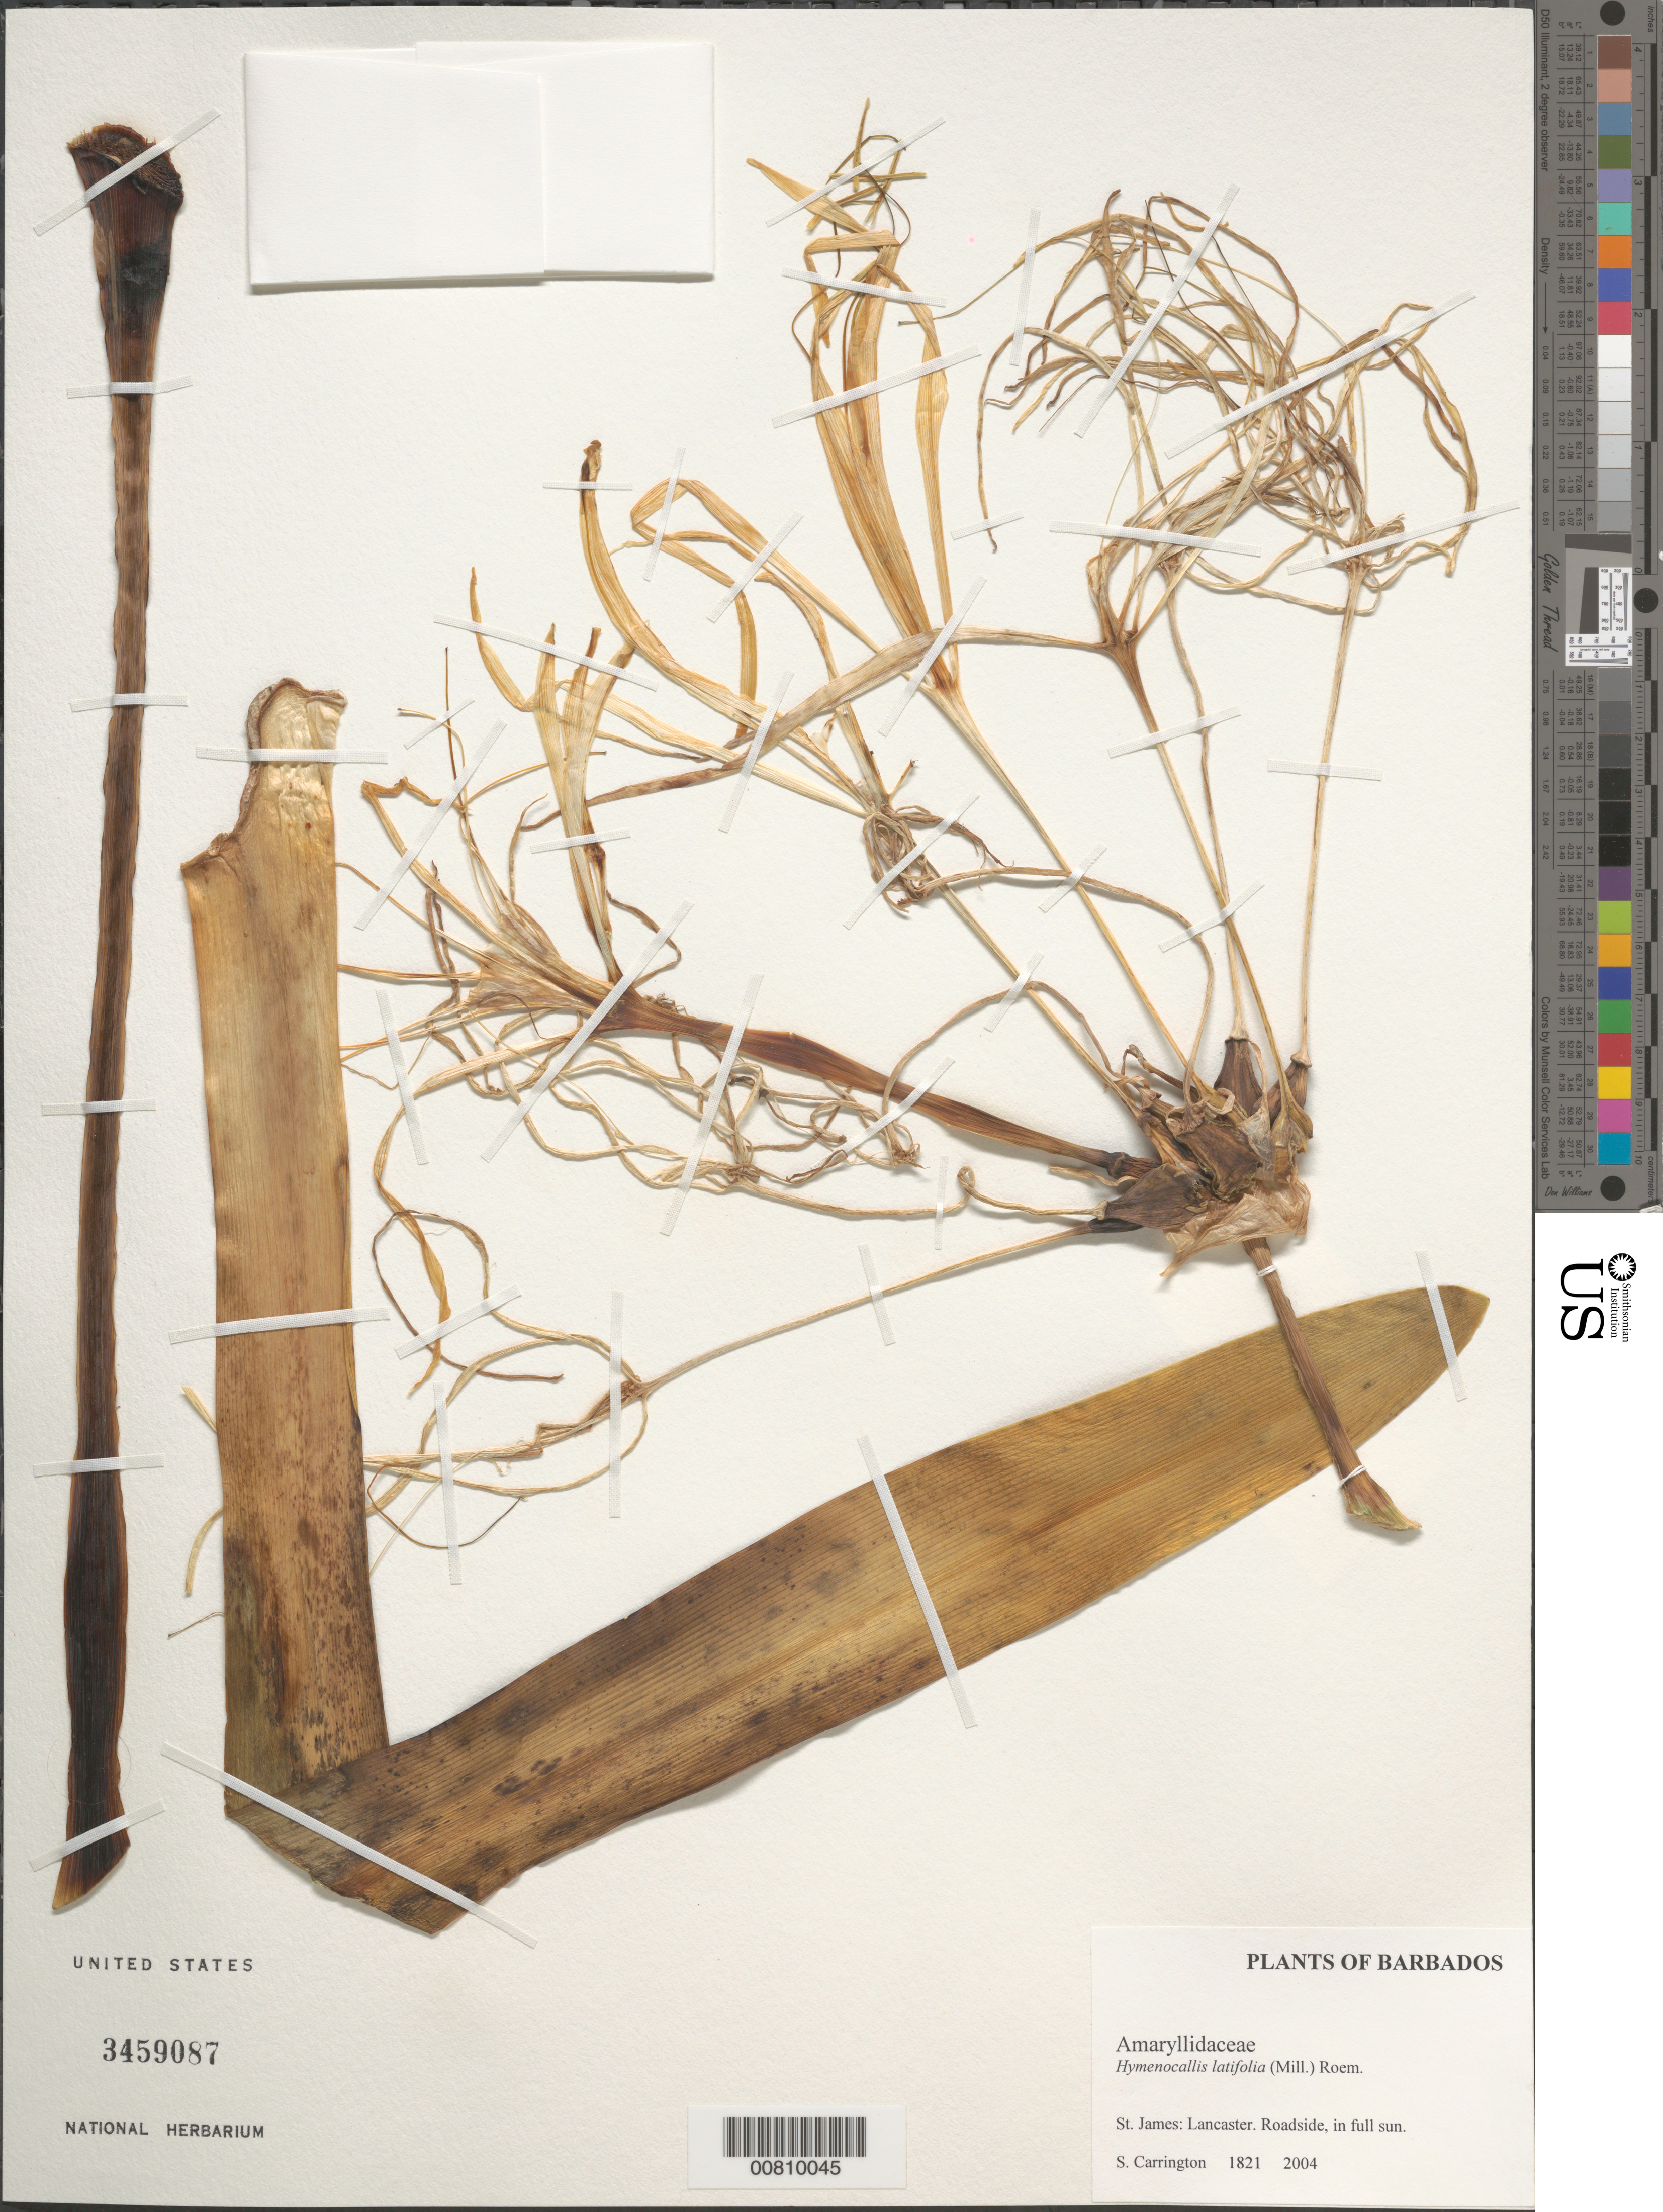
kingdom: Plantae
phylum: Tracheophyta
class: Liliopsida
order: Asparagales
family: Amaryllidaceae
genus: Hymenocallis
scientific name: Hymenocallis latifolia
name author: (Mill.) M. Roem.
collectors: C. M. S. Carrington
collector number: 1821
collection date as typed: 2004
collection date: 2004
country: Barbados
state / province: Saint James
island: Windward Is.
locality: Lancaster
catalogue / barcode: US 3459087